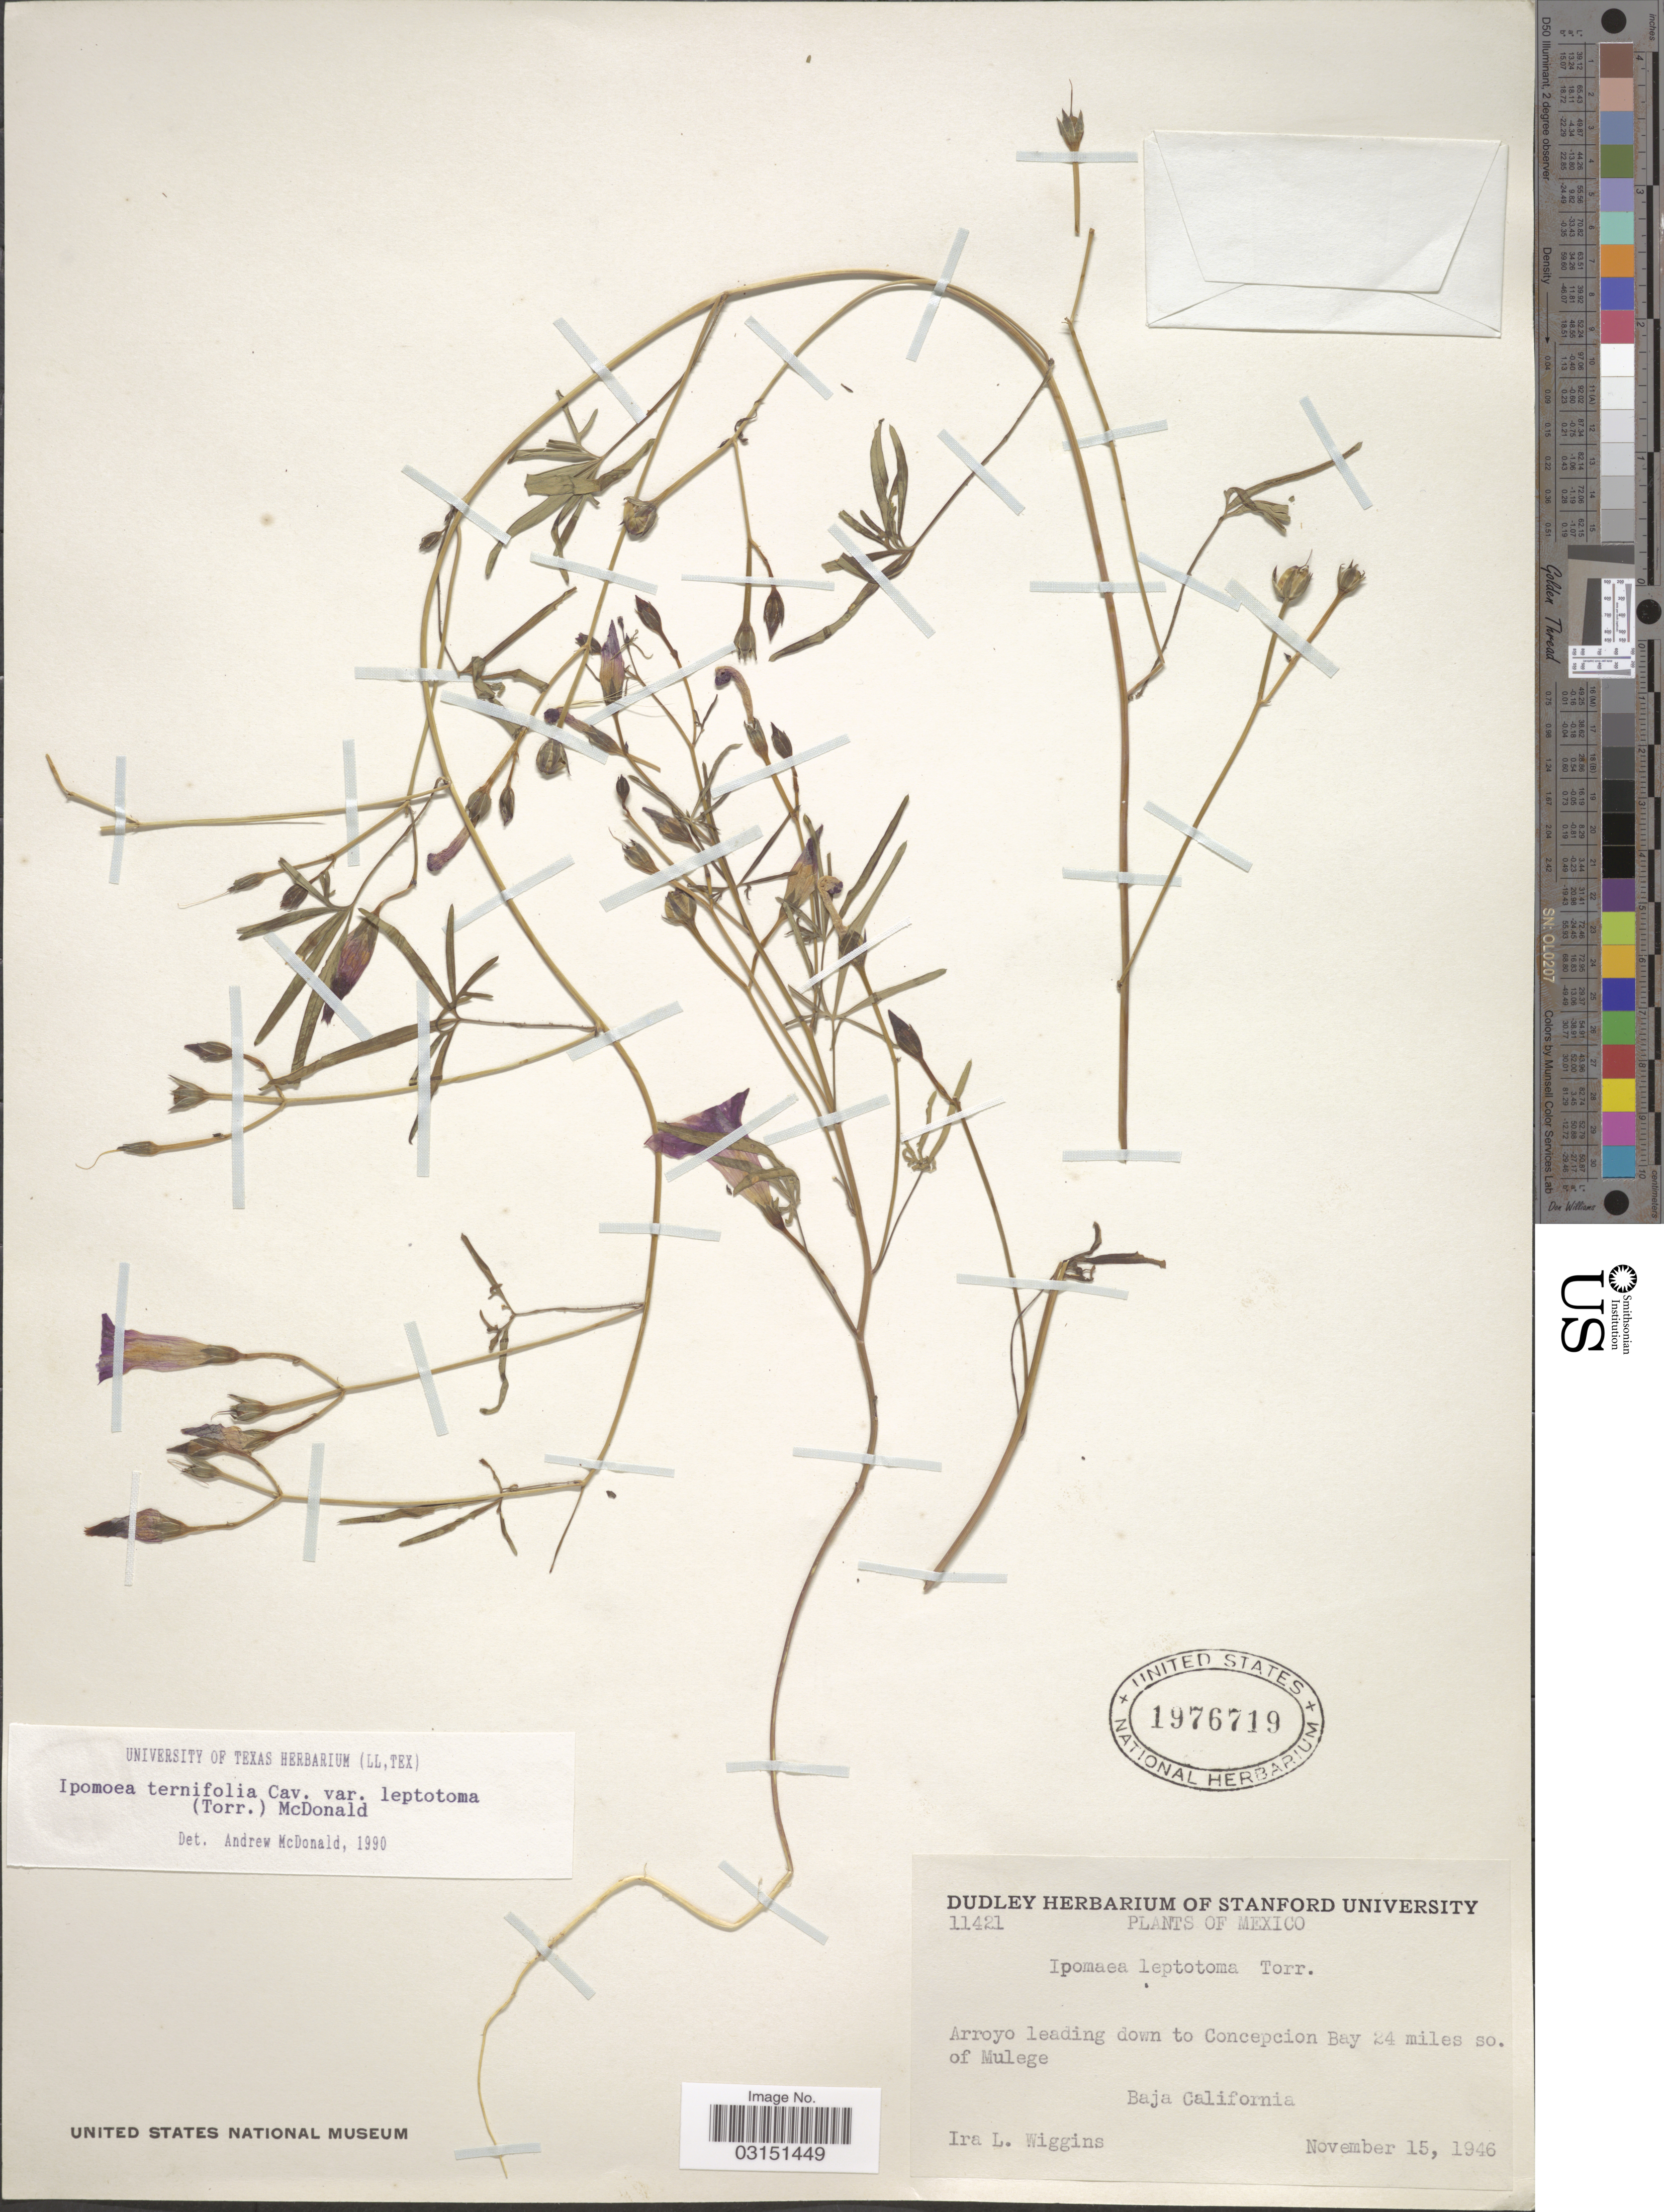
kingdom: Plantae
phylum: Tracheophyta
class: Magnoliopsida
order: Solanales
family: Convolvulaceae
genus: Ipomoea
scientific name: Ipomoea ternifolia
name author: Cav.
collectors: I. L. Wiggins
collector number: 11421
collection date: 1946-11-15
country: Mexico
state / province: Baja California Sur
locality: Arroyo leading down to Concepcion Bay 24 miles so. of Mulege.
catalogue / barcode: US 1976719